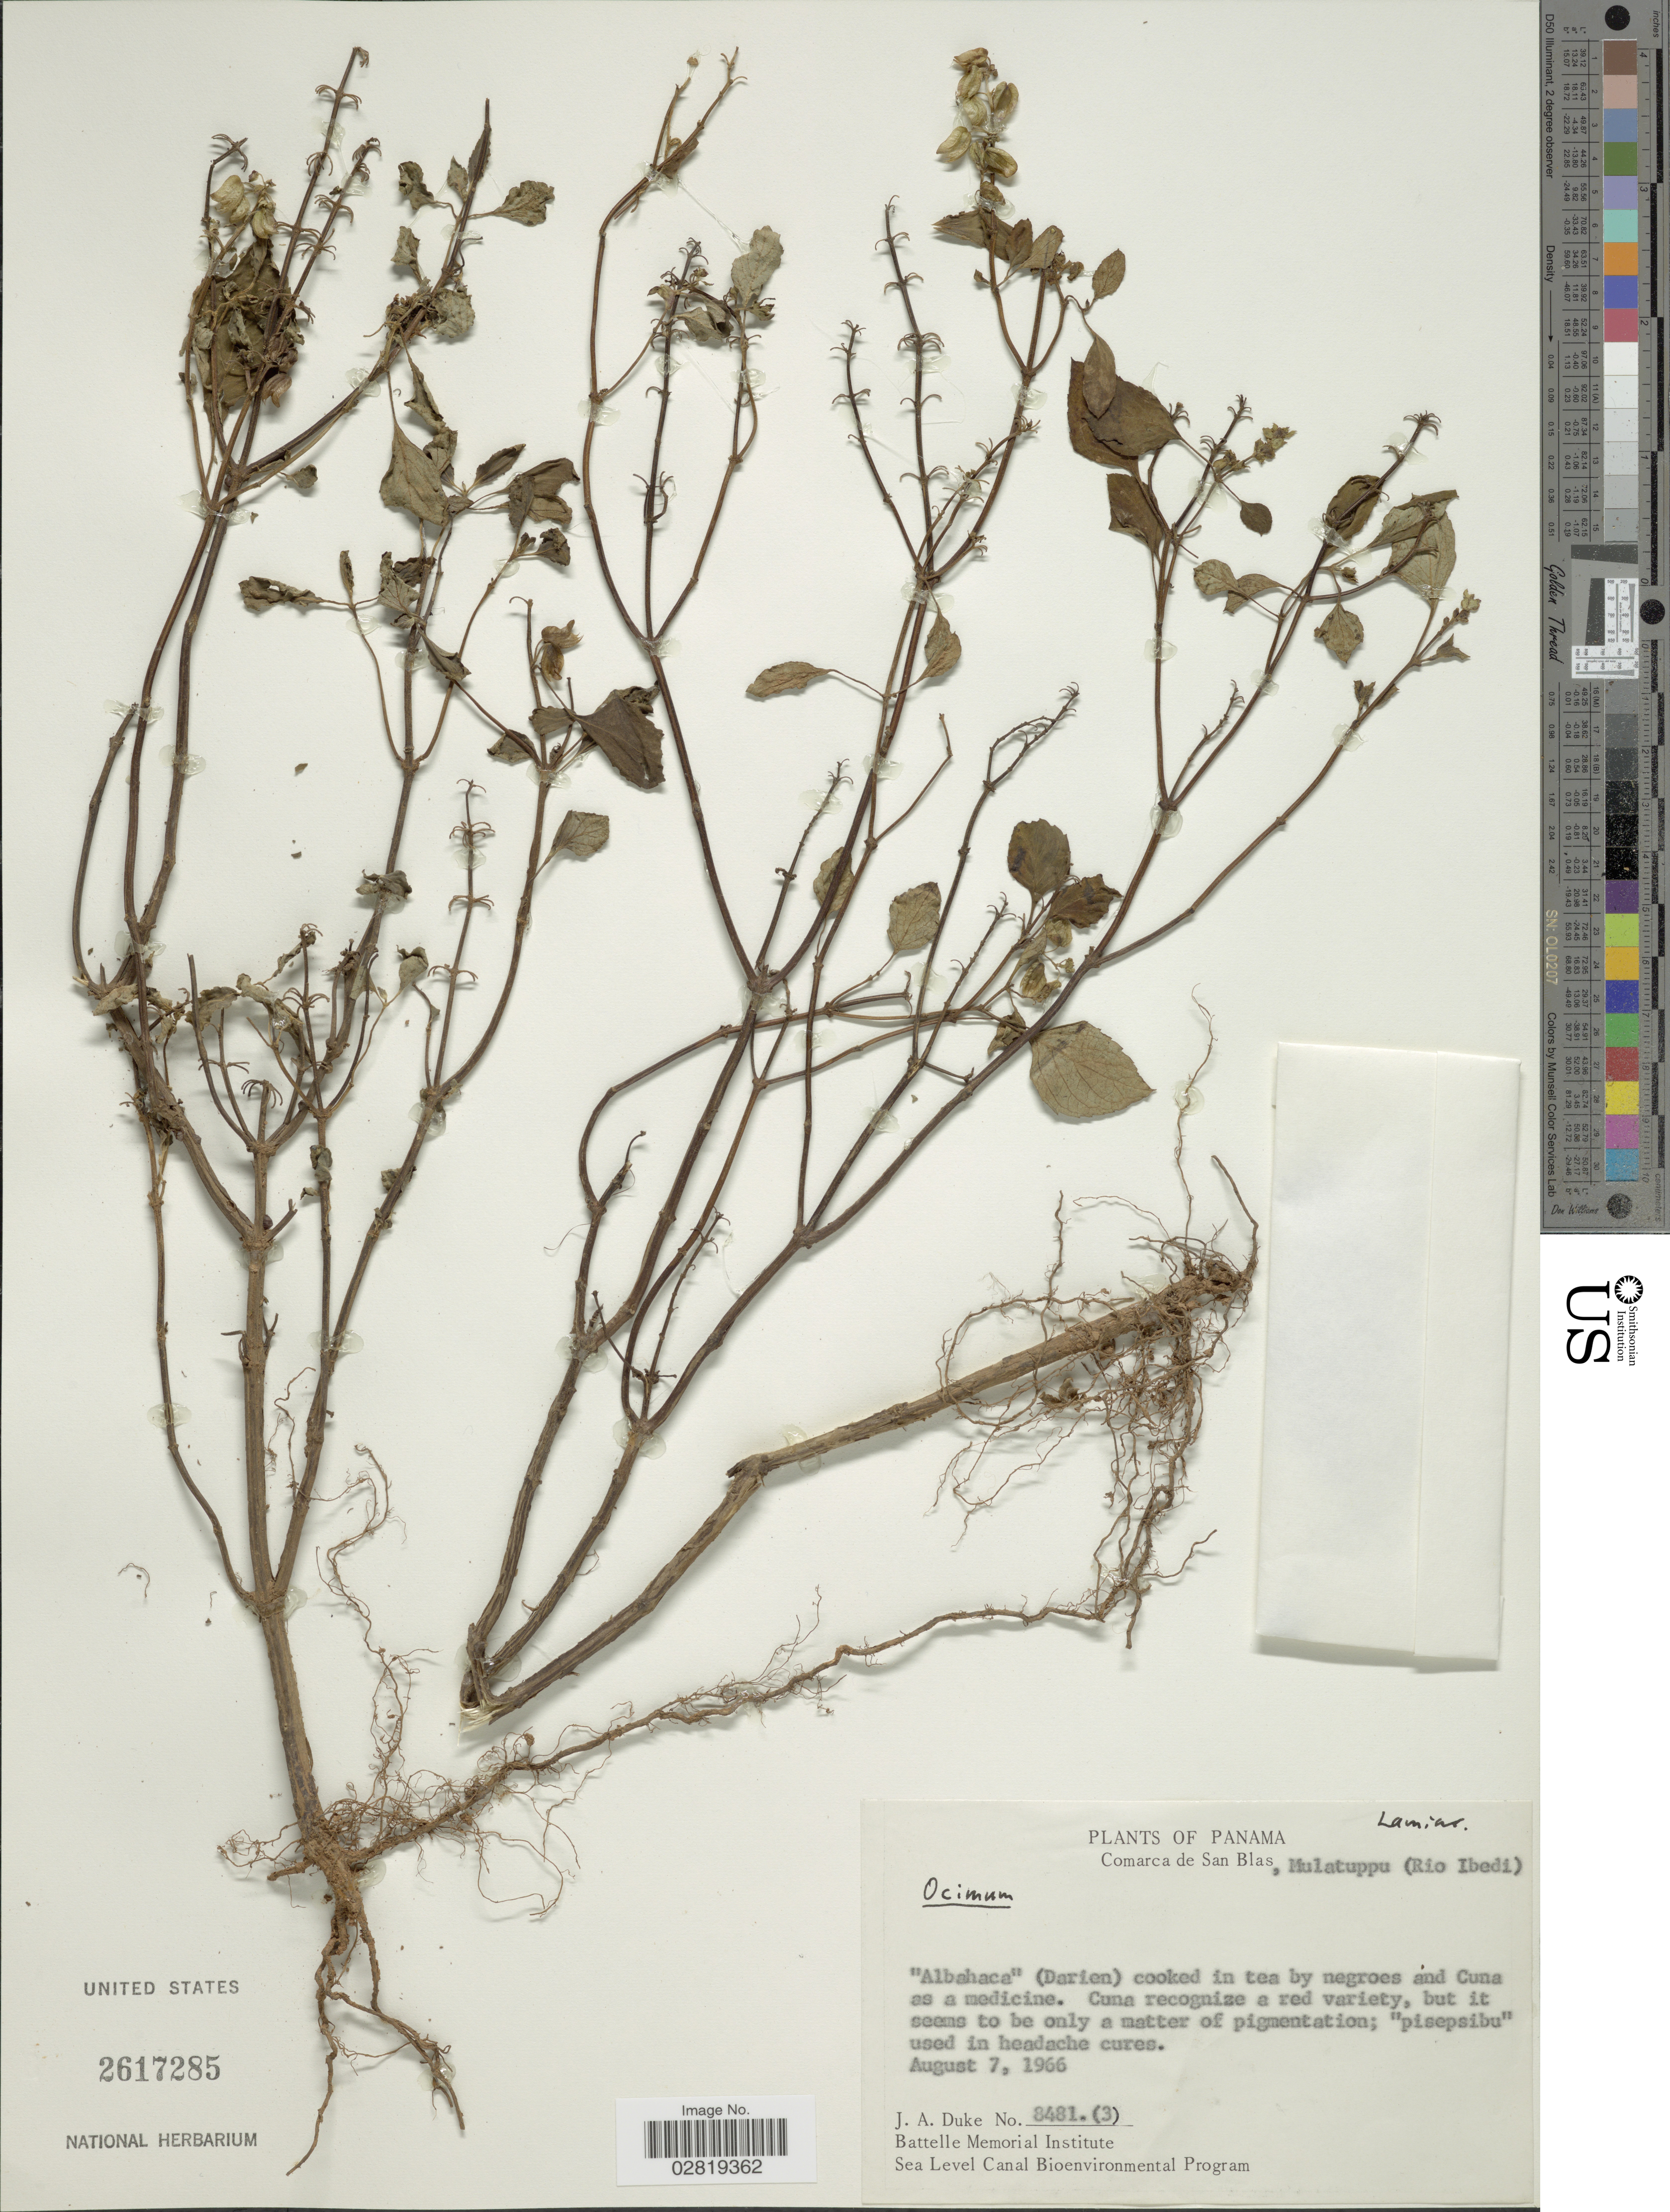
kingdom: Plantae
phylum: Tracheophyta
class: Magnoliopsida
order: Lamiales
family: Lamiaceae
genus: Ocimum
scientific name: Ocimum sp.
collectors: J. A. Duke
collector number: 8481 (3)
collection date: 1966-08-07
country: Panama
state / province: Kuna Yala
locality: Comarca de San Blas, Mulatuppu (Rio Ibedi).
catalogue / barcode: US 2617285